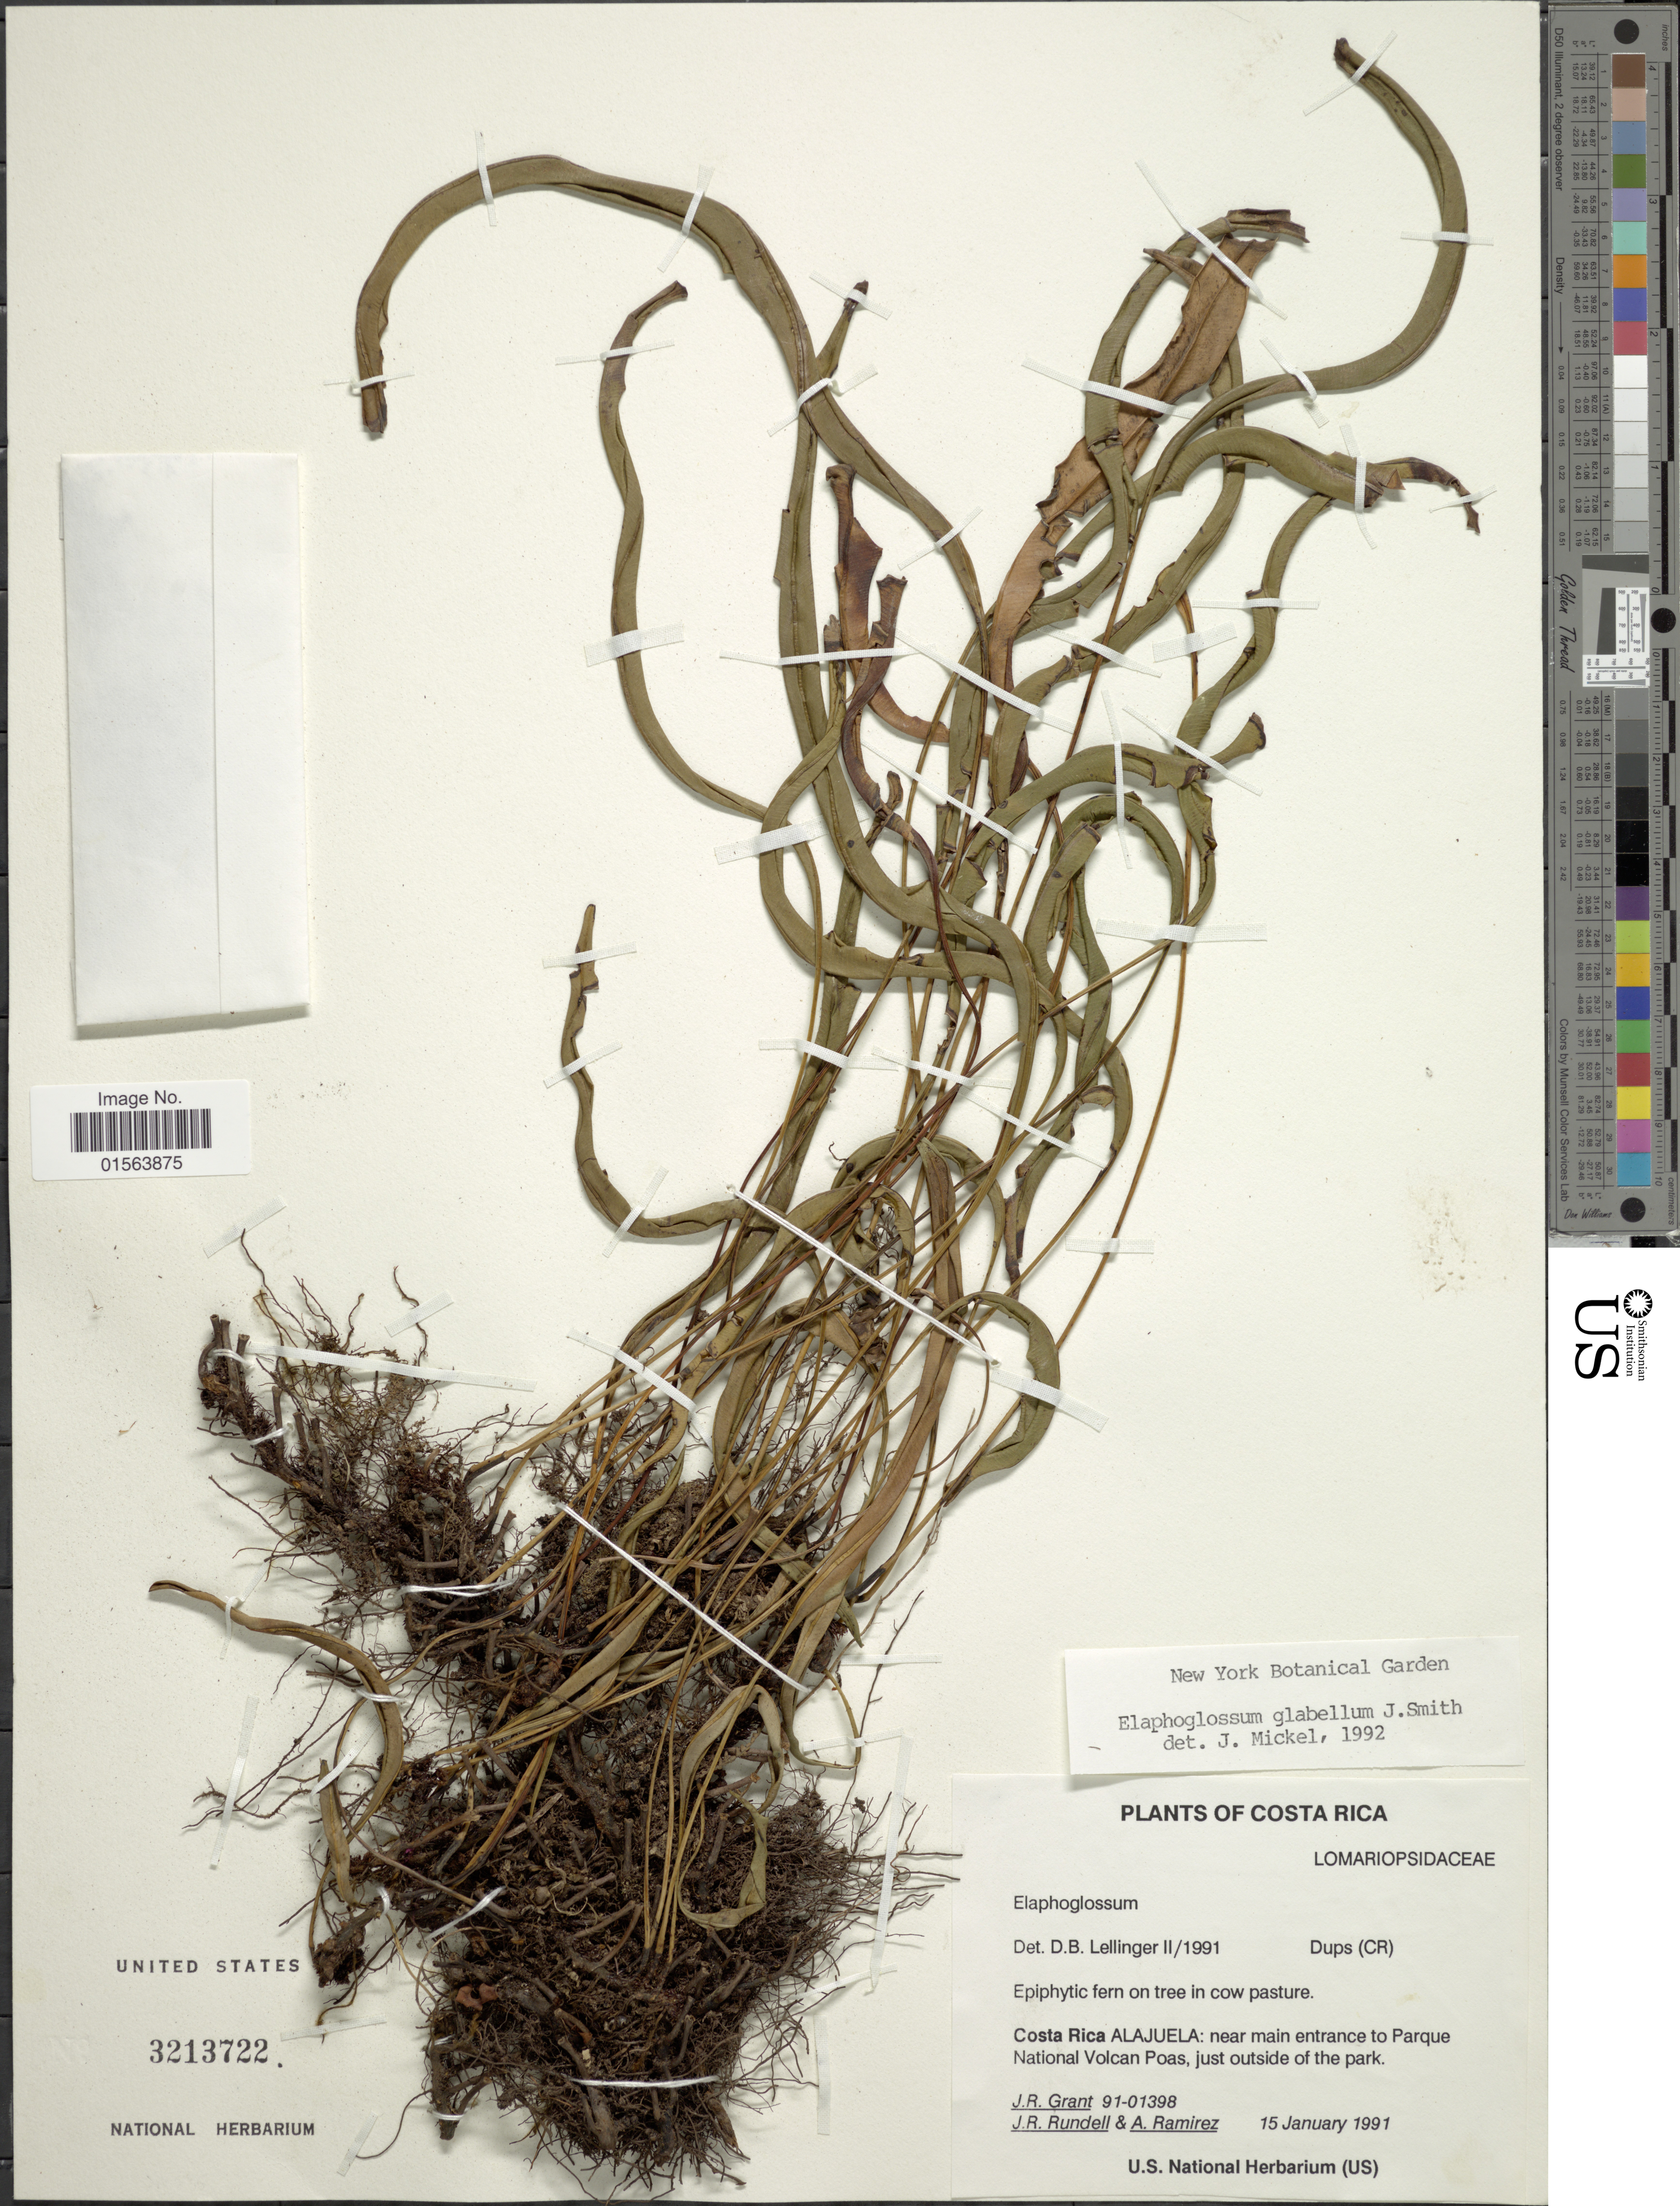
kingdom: Plantae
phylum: Tracheophyta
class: Polypodiopsida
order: Polypodiales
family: Dryopteridaceae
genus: Elaphoglossum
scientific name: Elaphoglossum glabellum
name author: J. Sm.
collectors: J. Grant, J. R. Rundell & A. Ramirez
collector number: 91-01398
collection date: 1991-01-15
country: Costa Rica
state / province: Alajuela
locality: Alajuela: near main entrance to PArque National Volcan Poas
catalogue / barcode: US 3213722